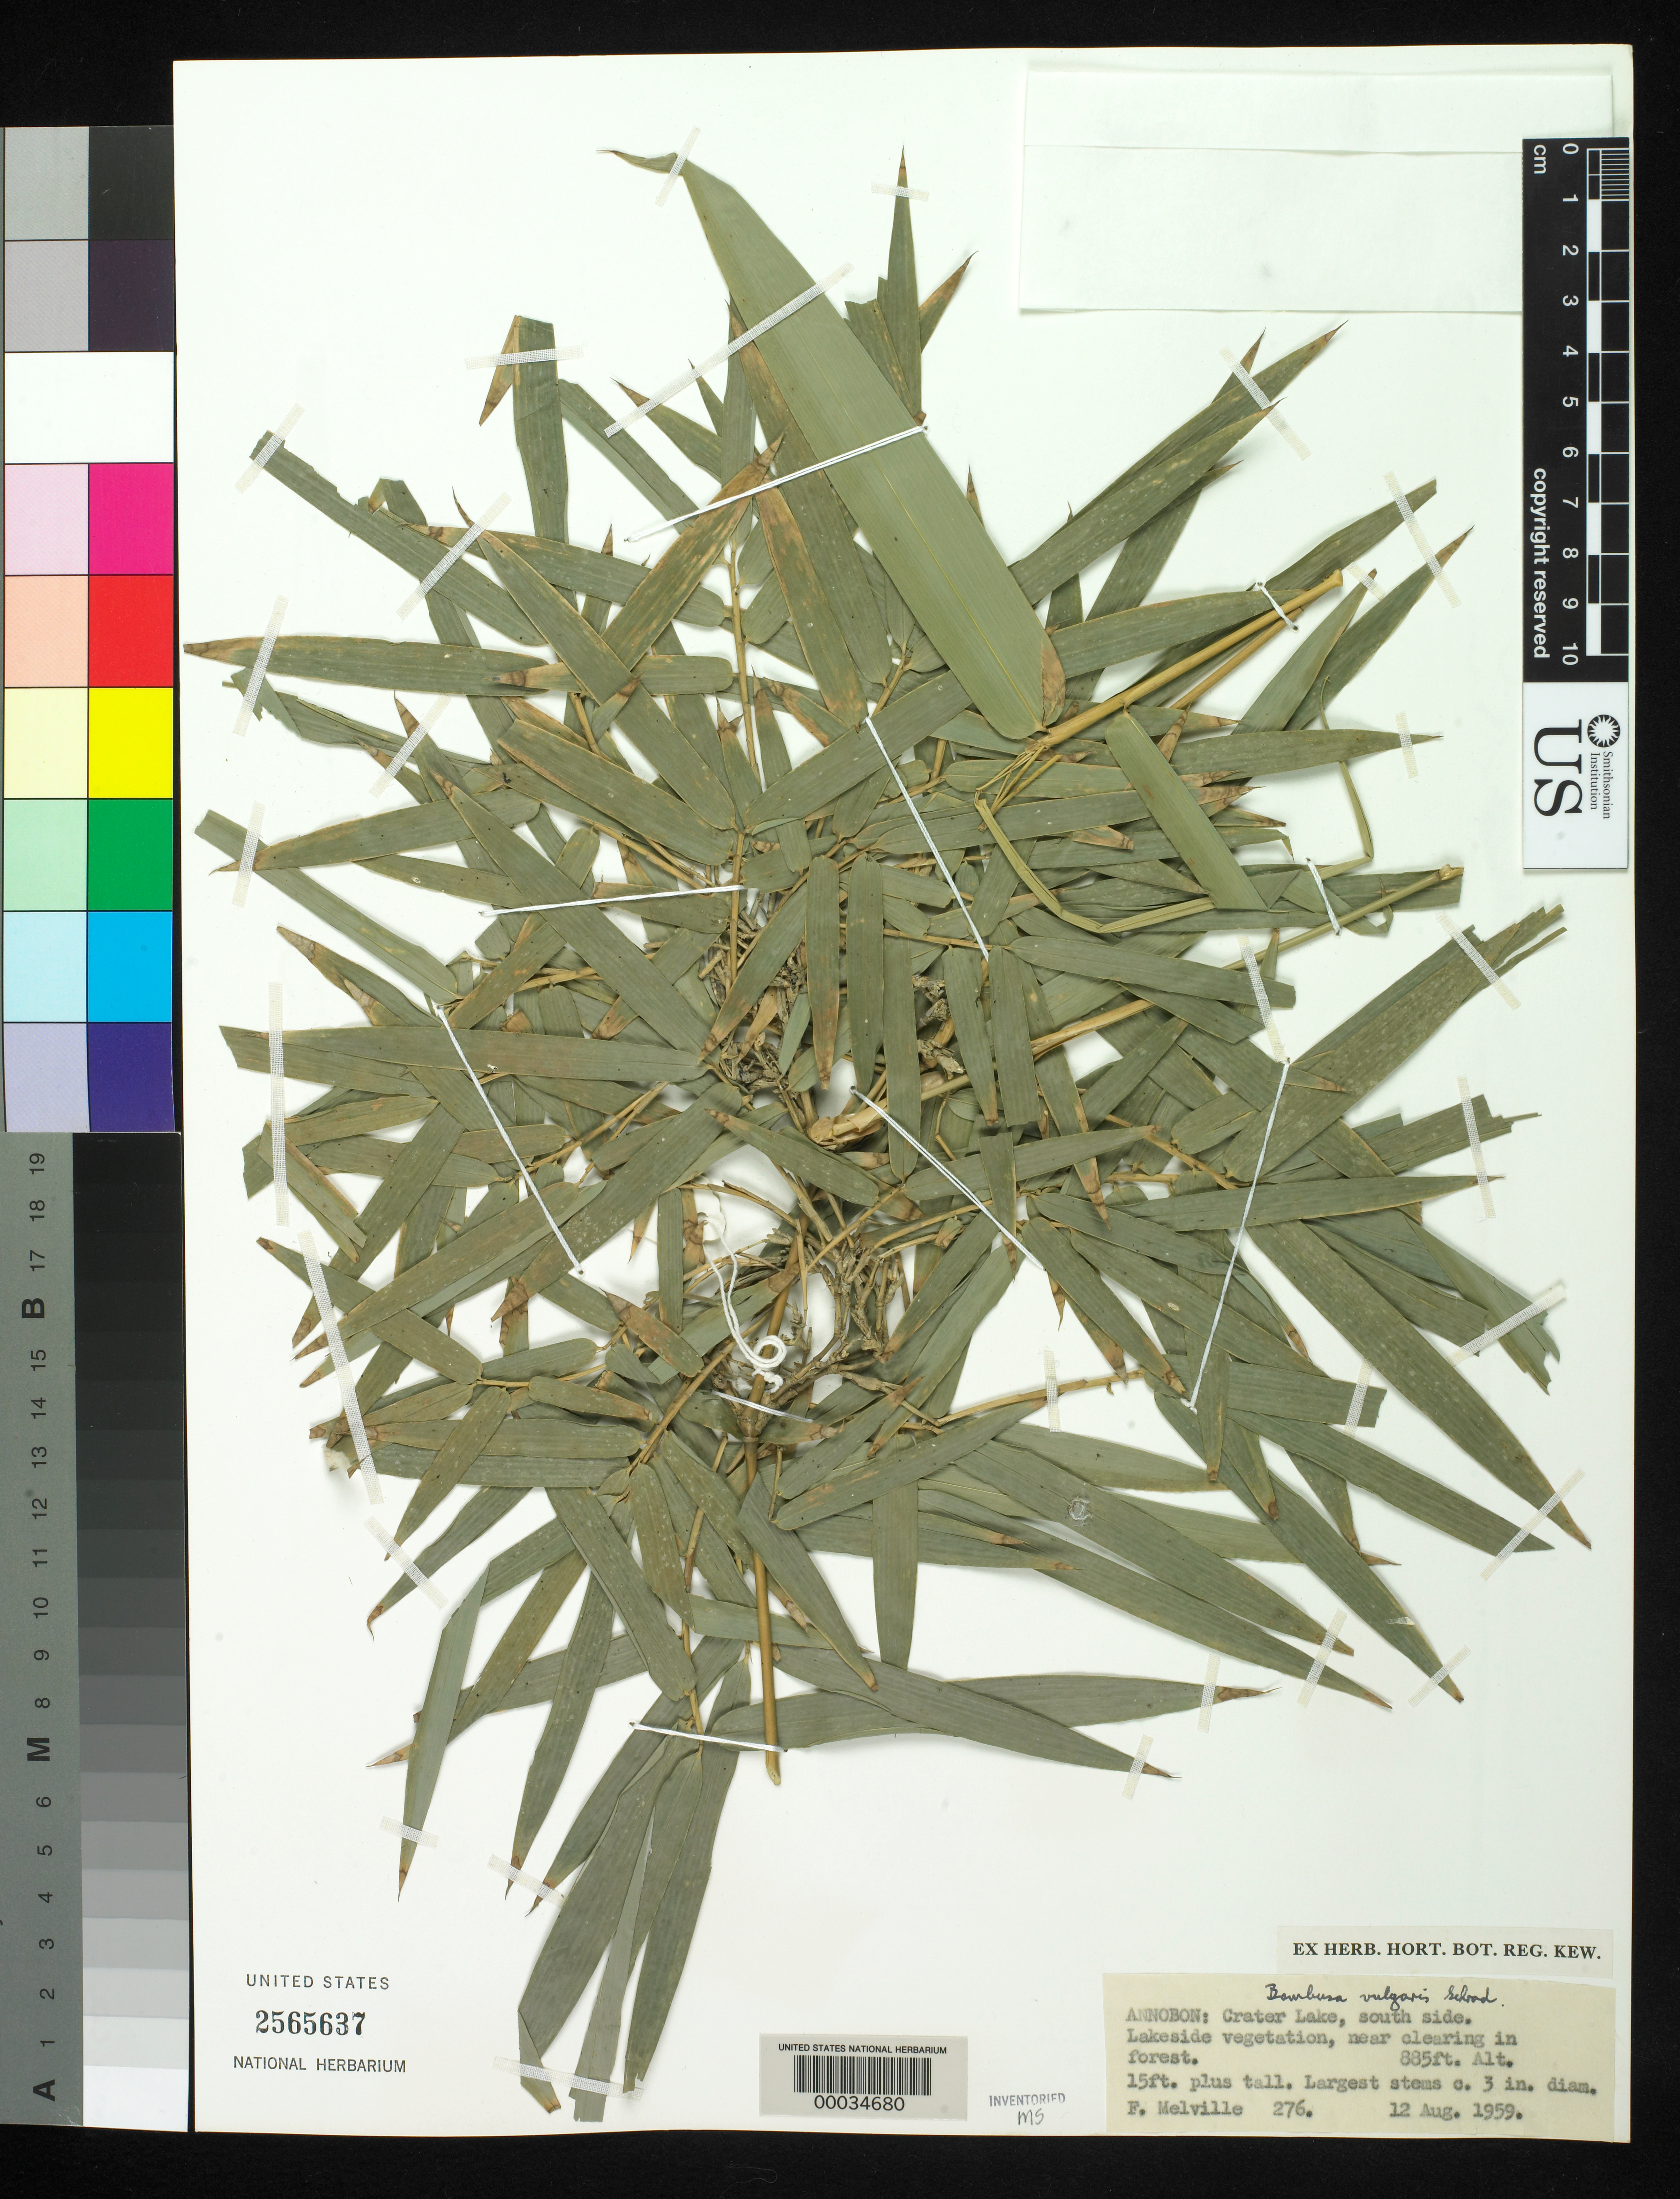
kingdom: Plantae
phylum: Tracheophyta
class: Liliopsida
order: Poales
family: Poaceae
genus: Bambusa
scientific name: Bambusa vulgaris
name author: Schrad. ex J.C. Wendl.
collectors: F. Melville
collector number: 276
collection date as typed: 12 Aug 1959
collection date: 1959-08-12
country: Equatorial Guinea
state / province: Annobón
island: Annobón Island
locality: Crater Lake. [former Province of Fernando Pó.]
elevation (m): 270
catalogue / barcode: US 2565637